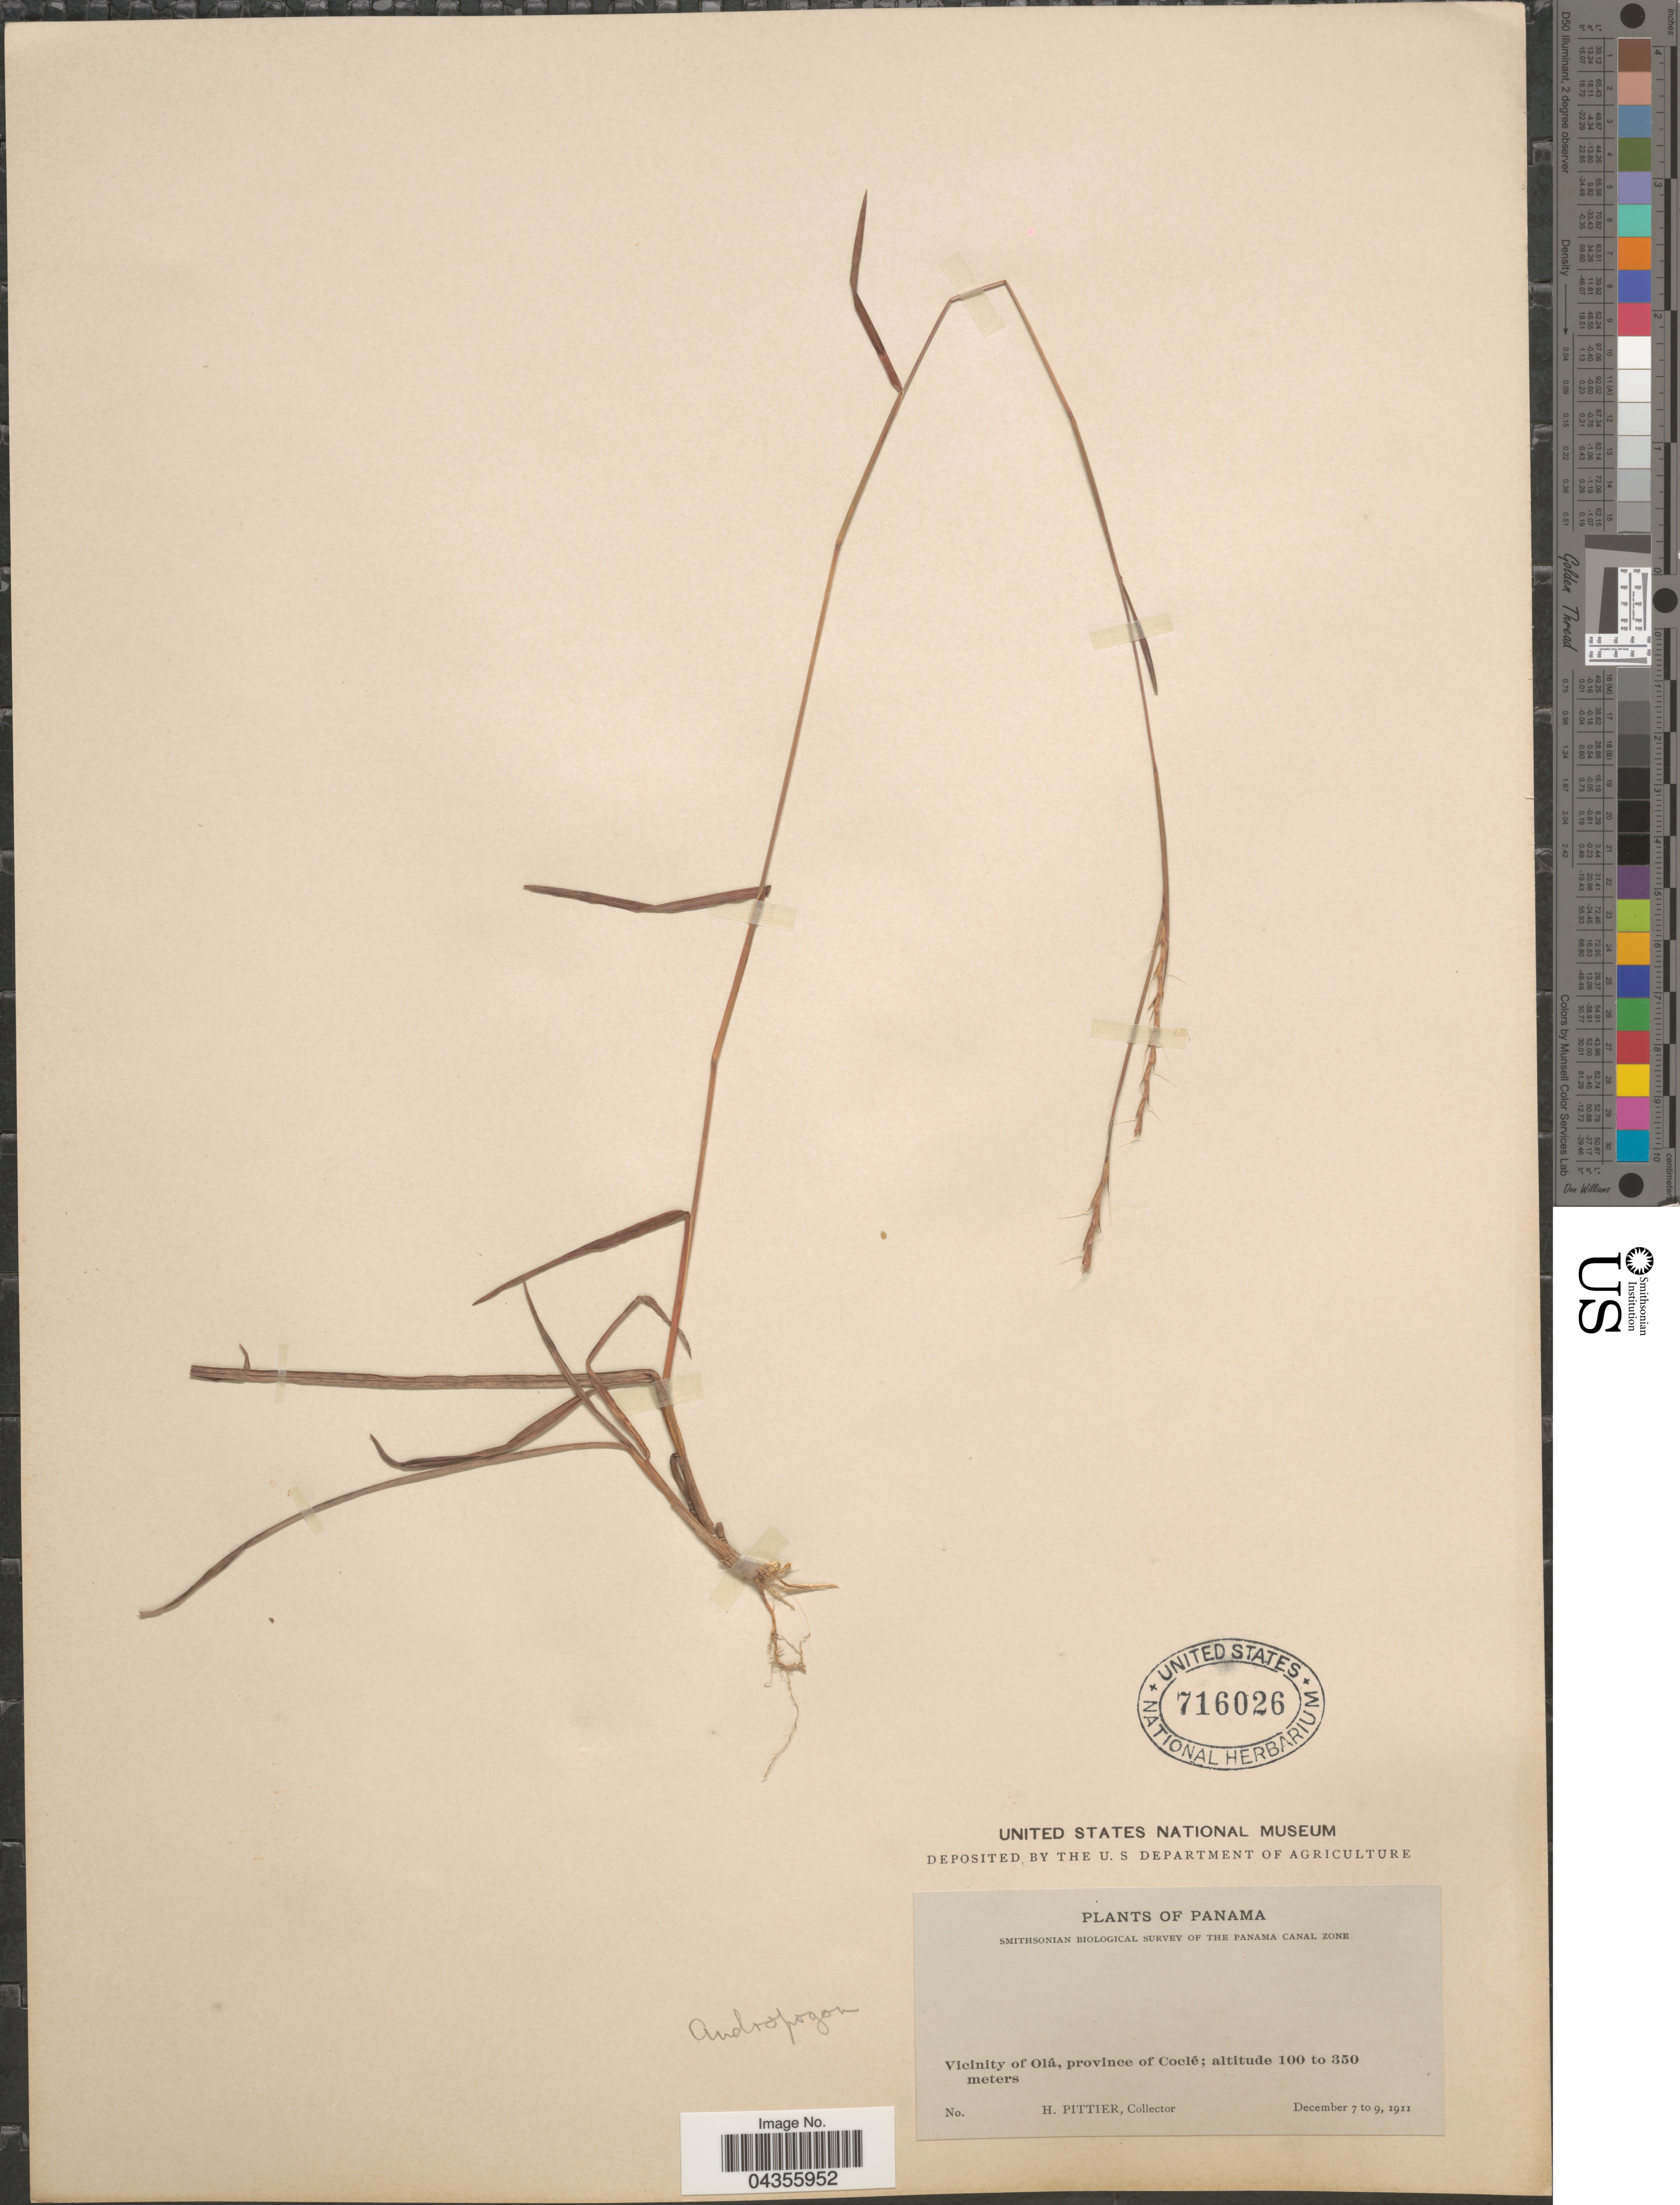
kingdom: Plantae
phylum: Tracheophyta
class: Liliopsida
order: Poales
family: Poaceae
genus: Schizachyrium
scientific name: Schizachyrium tenerum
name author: Nees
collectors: H. F. Pittier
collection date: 1911-12-07/1911-12-09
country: Panama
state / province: Cocle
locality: Smithsonian Biological Survey of the Panama Canal Zone. Vicinity of Olá.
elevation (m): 100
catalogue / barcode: US 716026